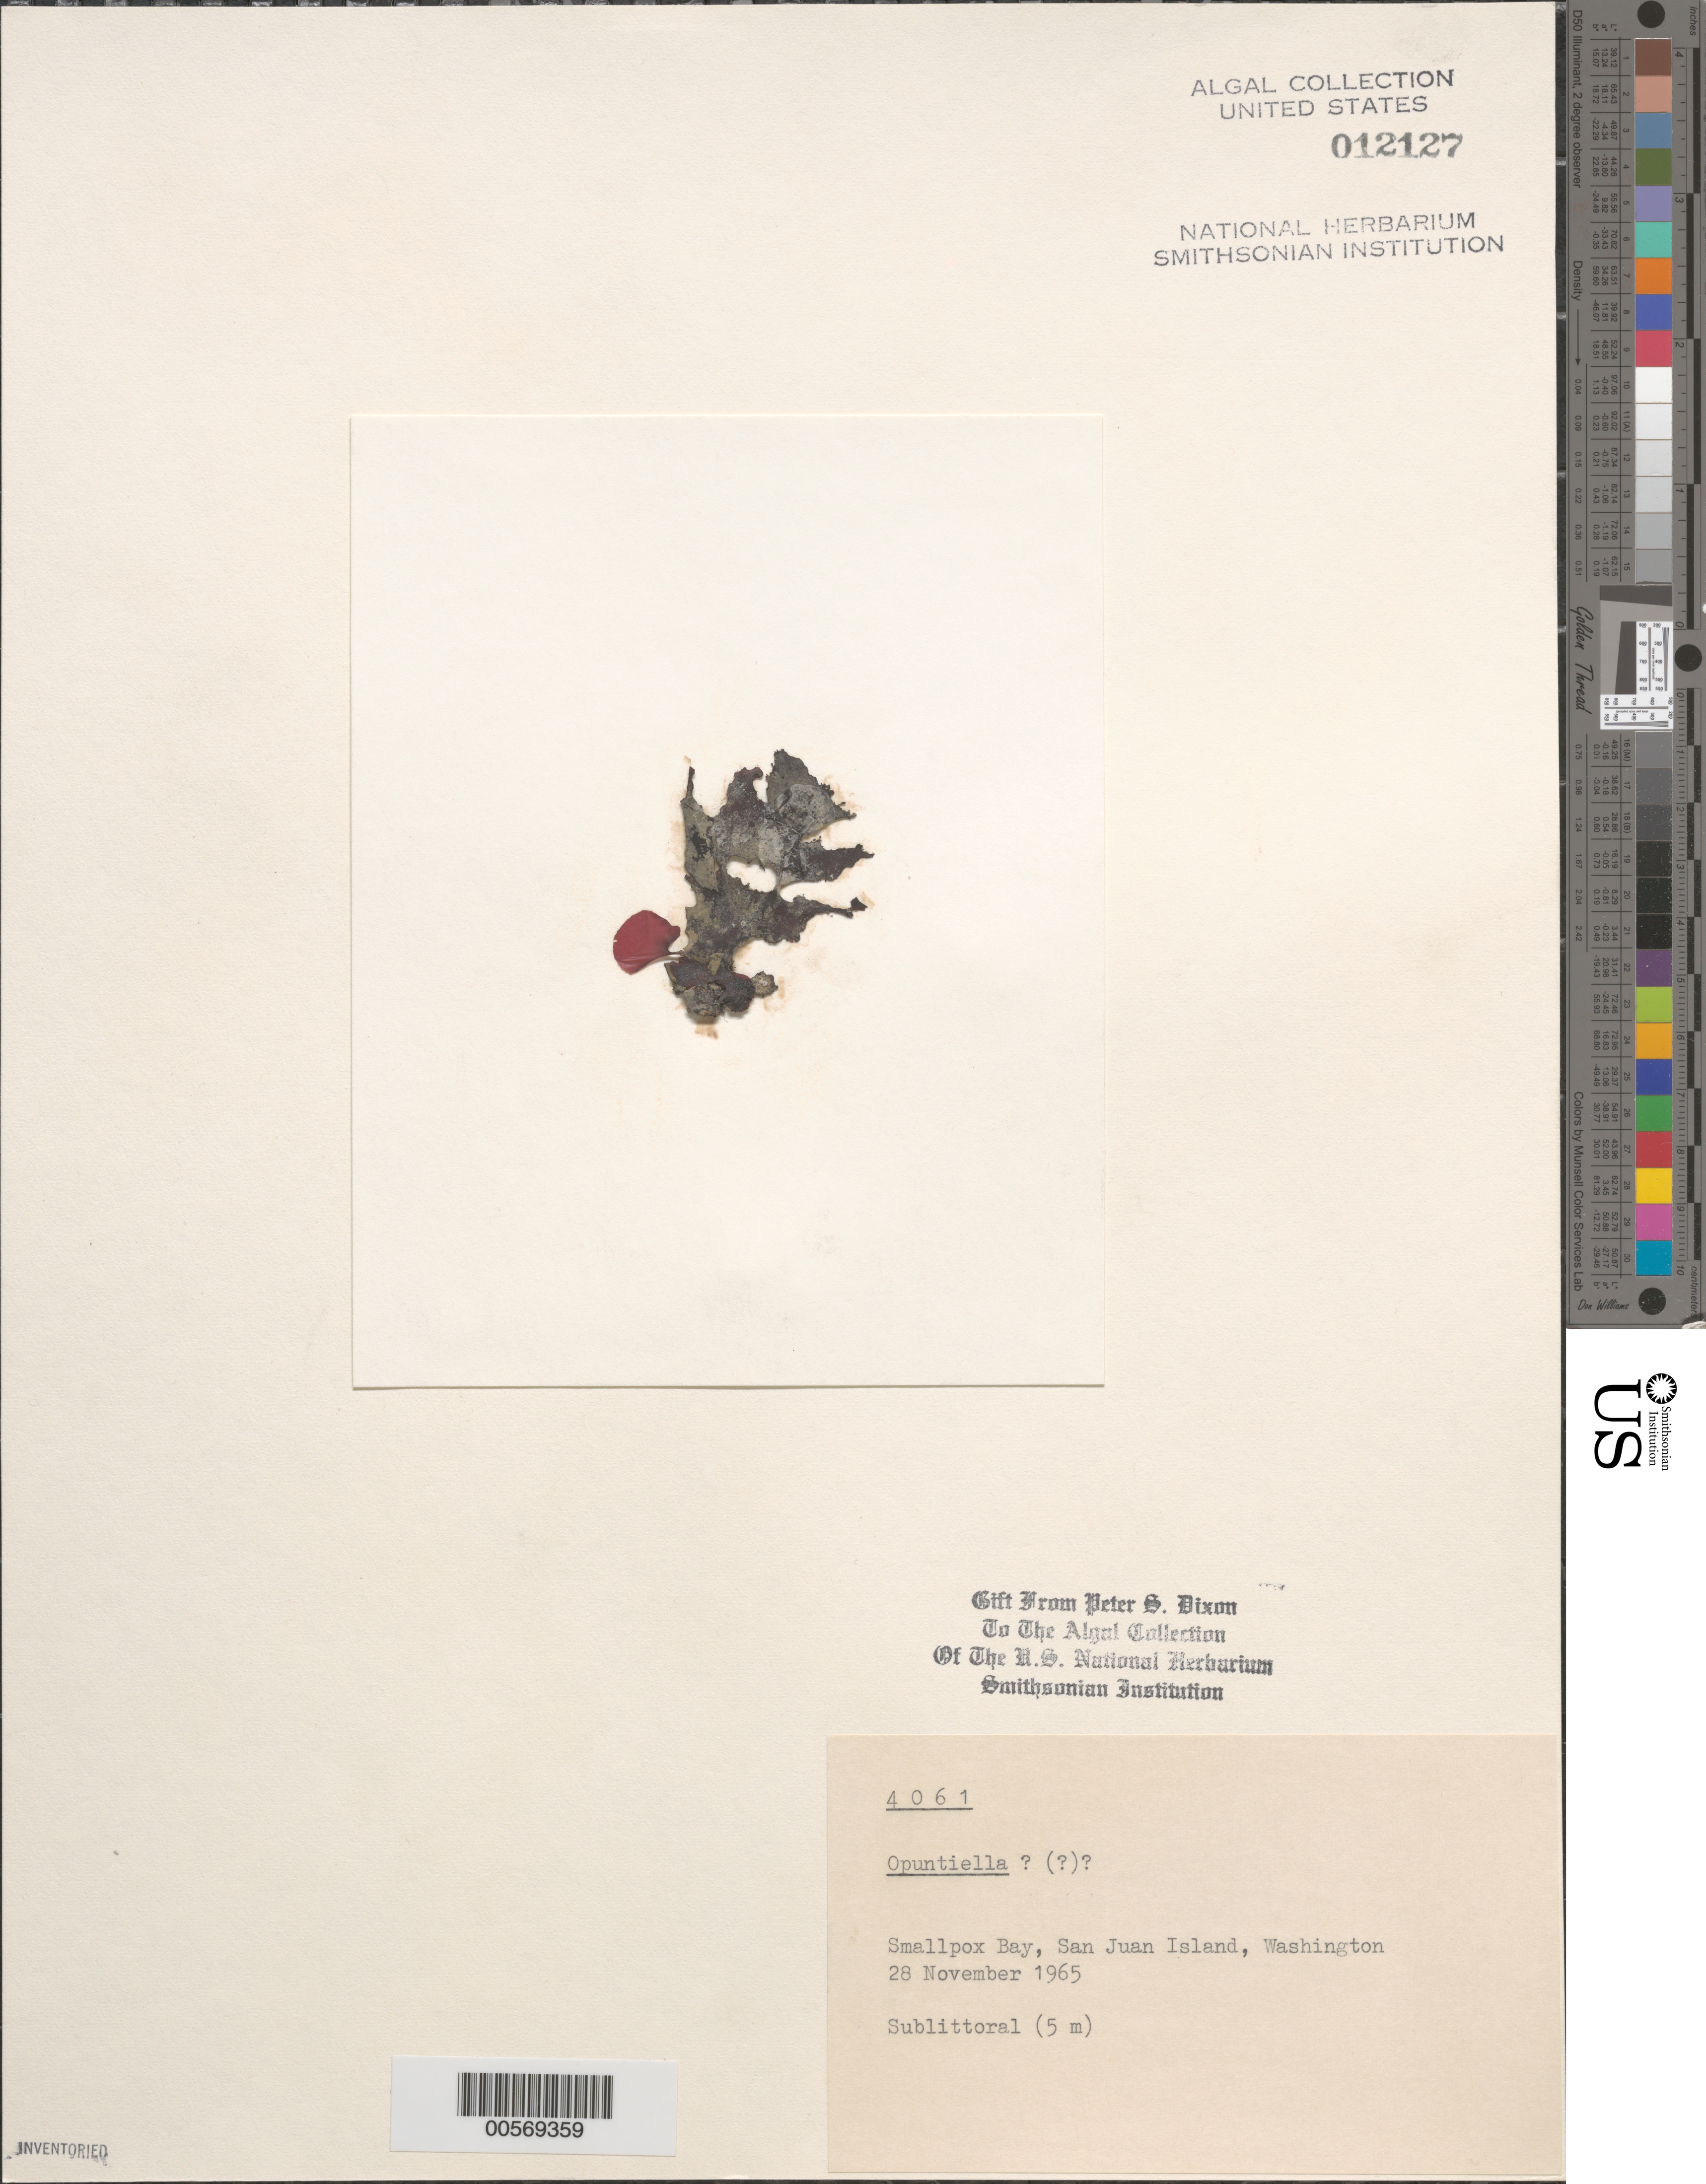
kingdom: Plantae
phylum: Rhodophyta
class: Florideophyceae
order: Gigartinales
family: Furcellariaceae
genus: Opuntiella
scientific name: Opuntiella sp.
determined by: Dixon, P. S.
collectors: P. S. Dixon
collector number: PSD 4061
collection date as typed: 28 Nov 1965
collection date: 1965-11-28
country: United States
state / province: Washington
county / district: San Juan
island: San Juan Island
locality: Smallpox Bay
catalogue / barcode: US 12127